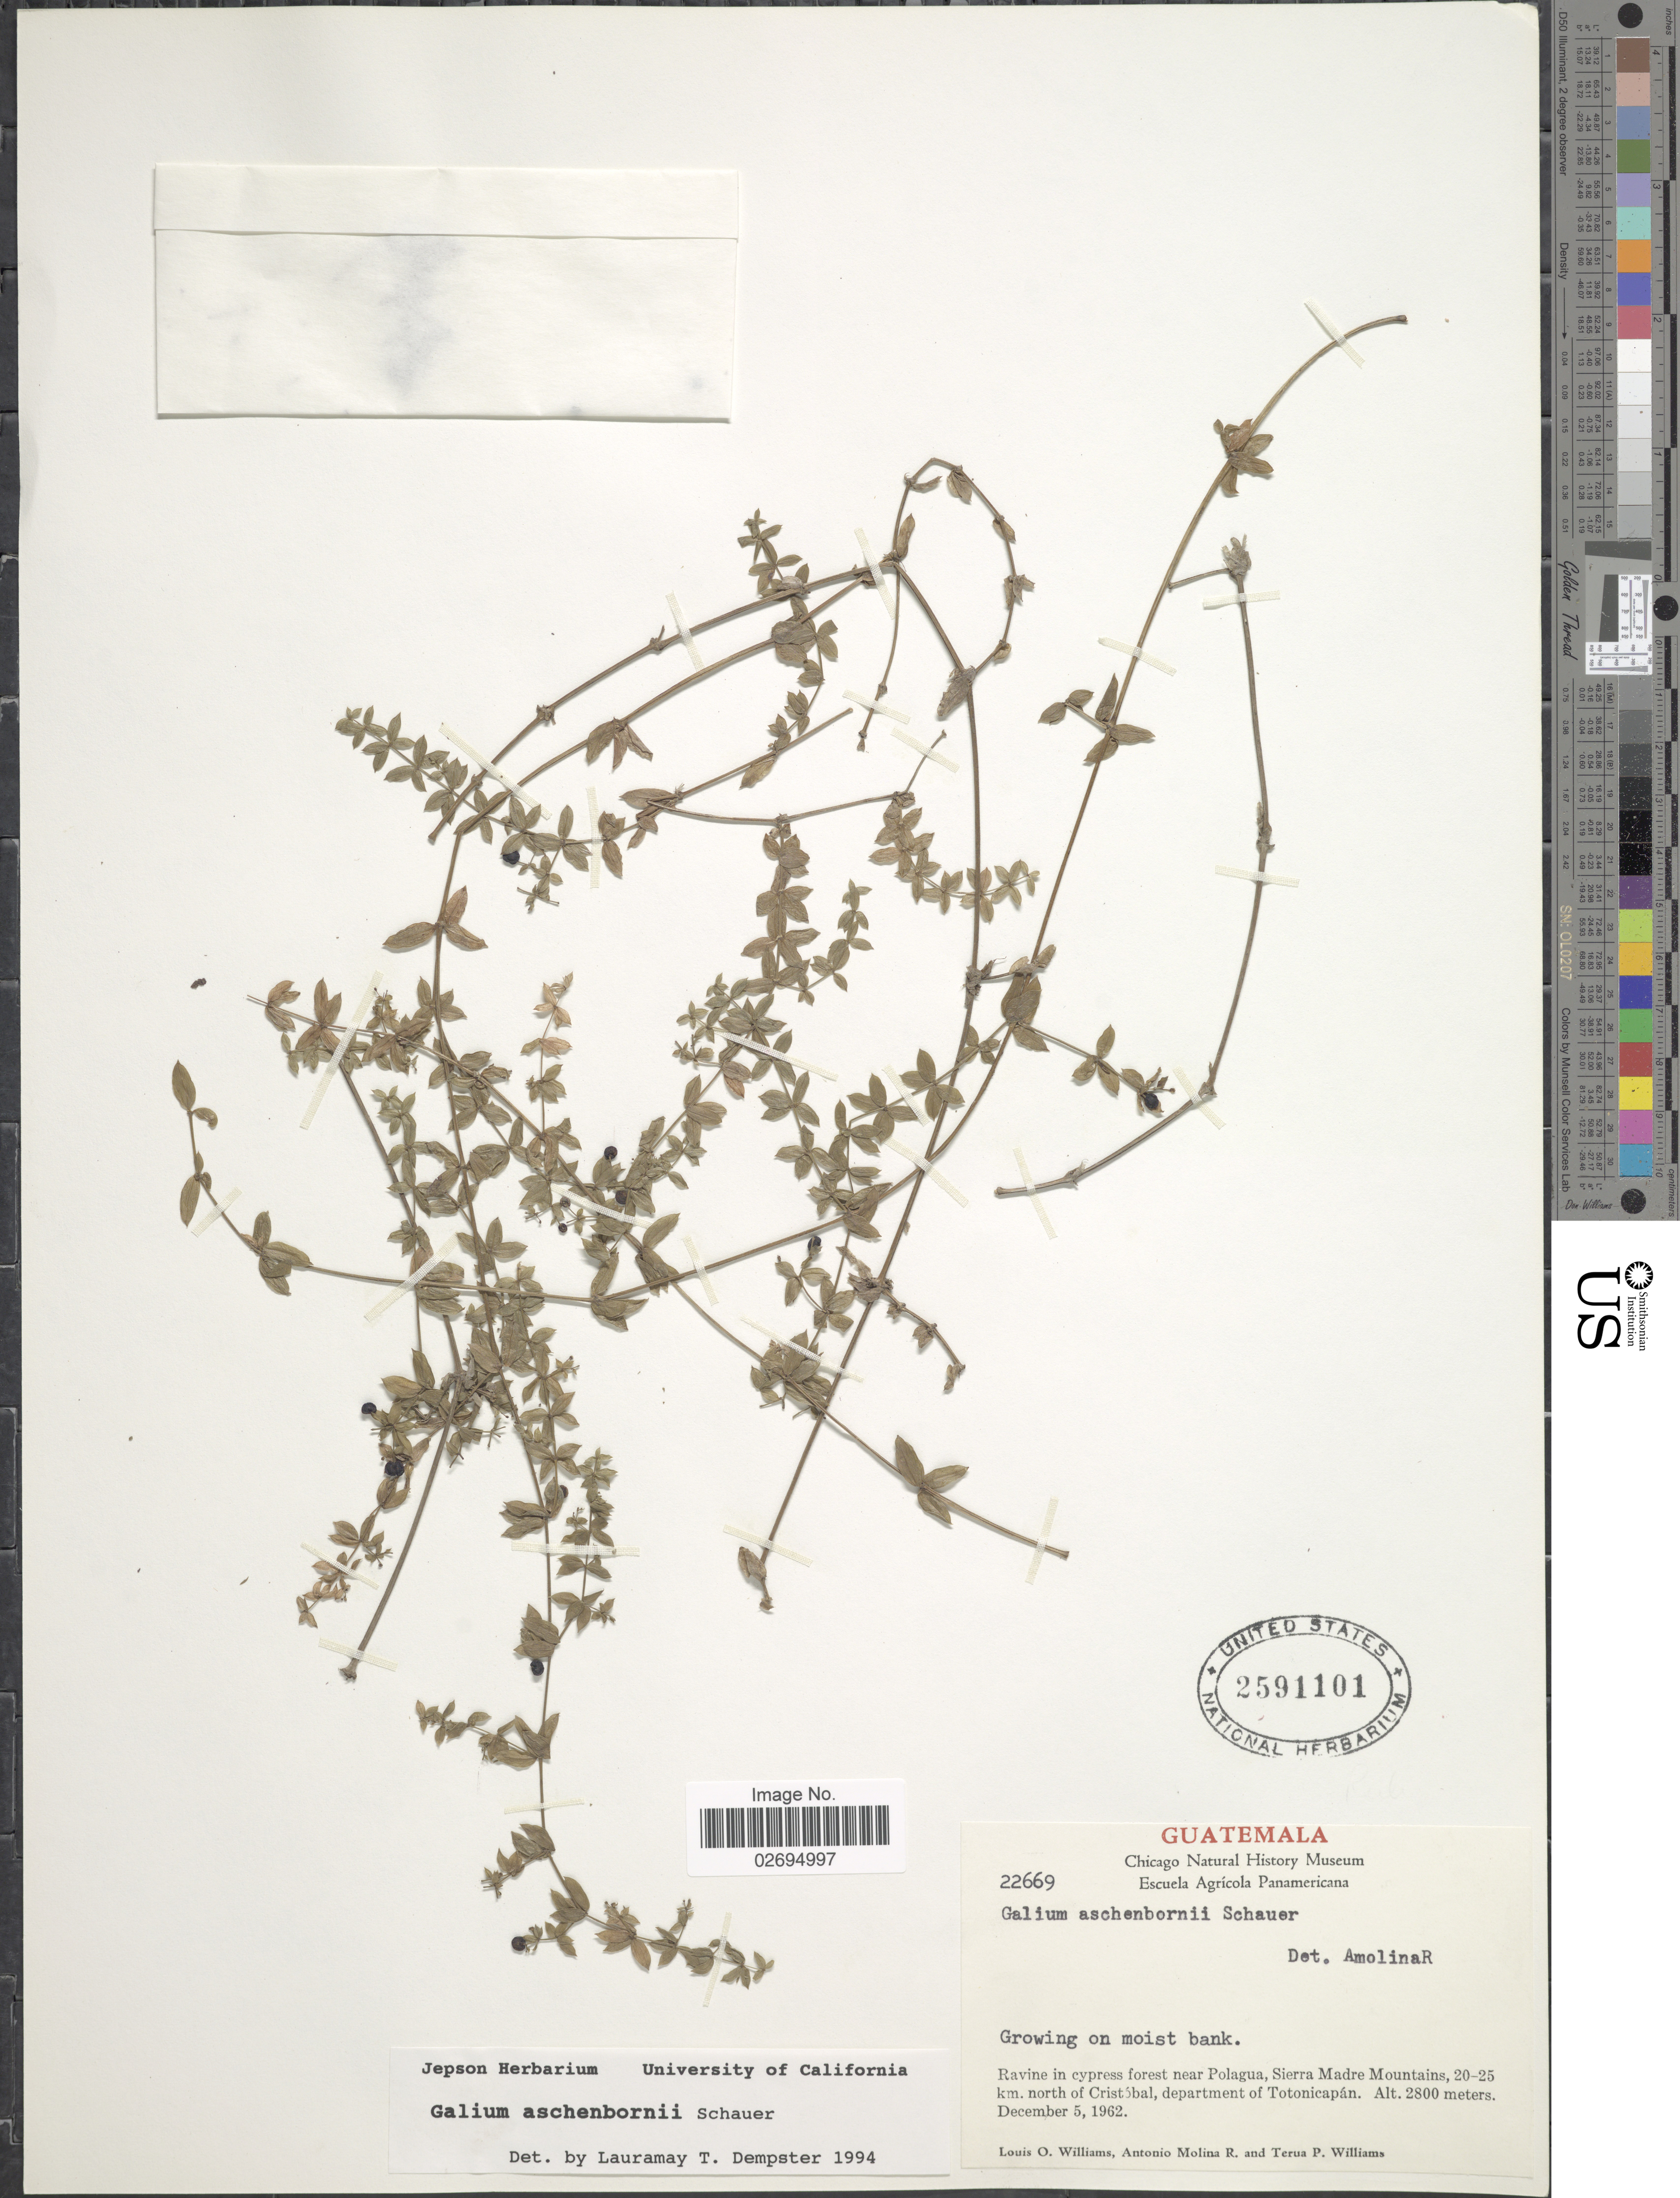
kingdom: Plantae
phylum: Tracheophyta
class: Magnoliopsida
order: Gentianales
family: Rubiaceae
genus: Galium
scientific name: Galium aschenbornii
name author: Schauer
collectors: L. O. Williams, A. Molina R. & T. P. Williams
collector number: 22669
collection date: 1962-12-05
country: Guatemala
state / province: Totonicapan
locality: Growing on moist bank. Ravine in cypress forest near Polagua, Sierra Madre Mountains, 20-25 km north of Cristóbal, department of Totonicapán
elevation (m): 2800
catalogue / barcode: US 2591101